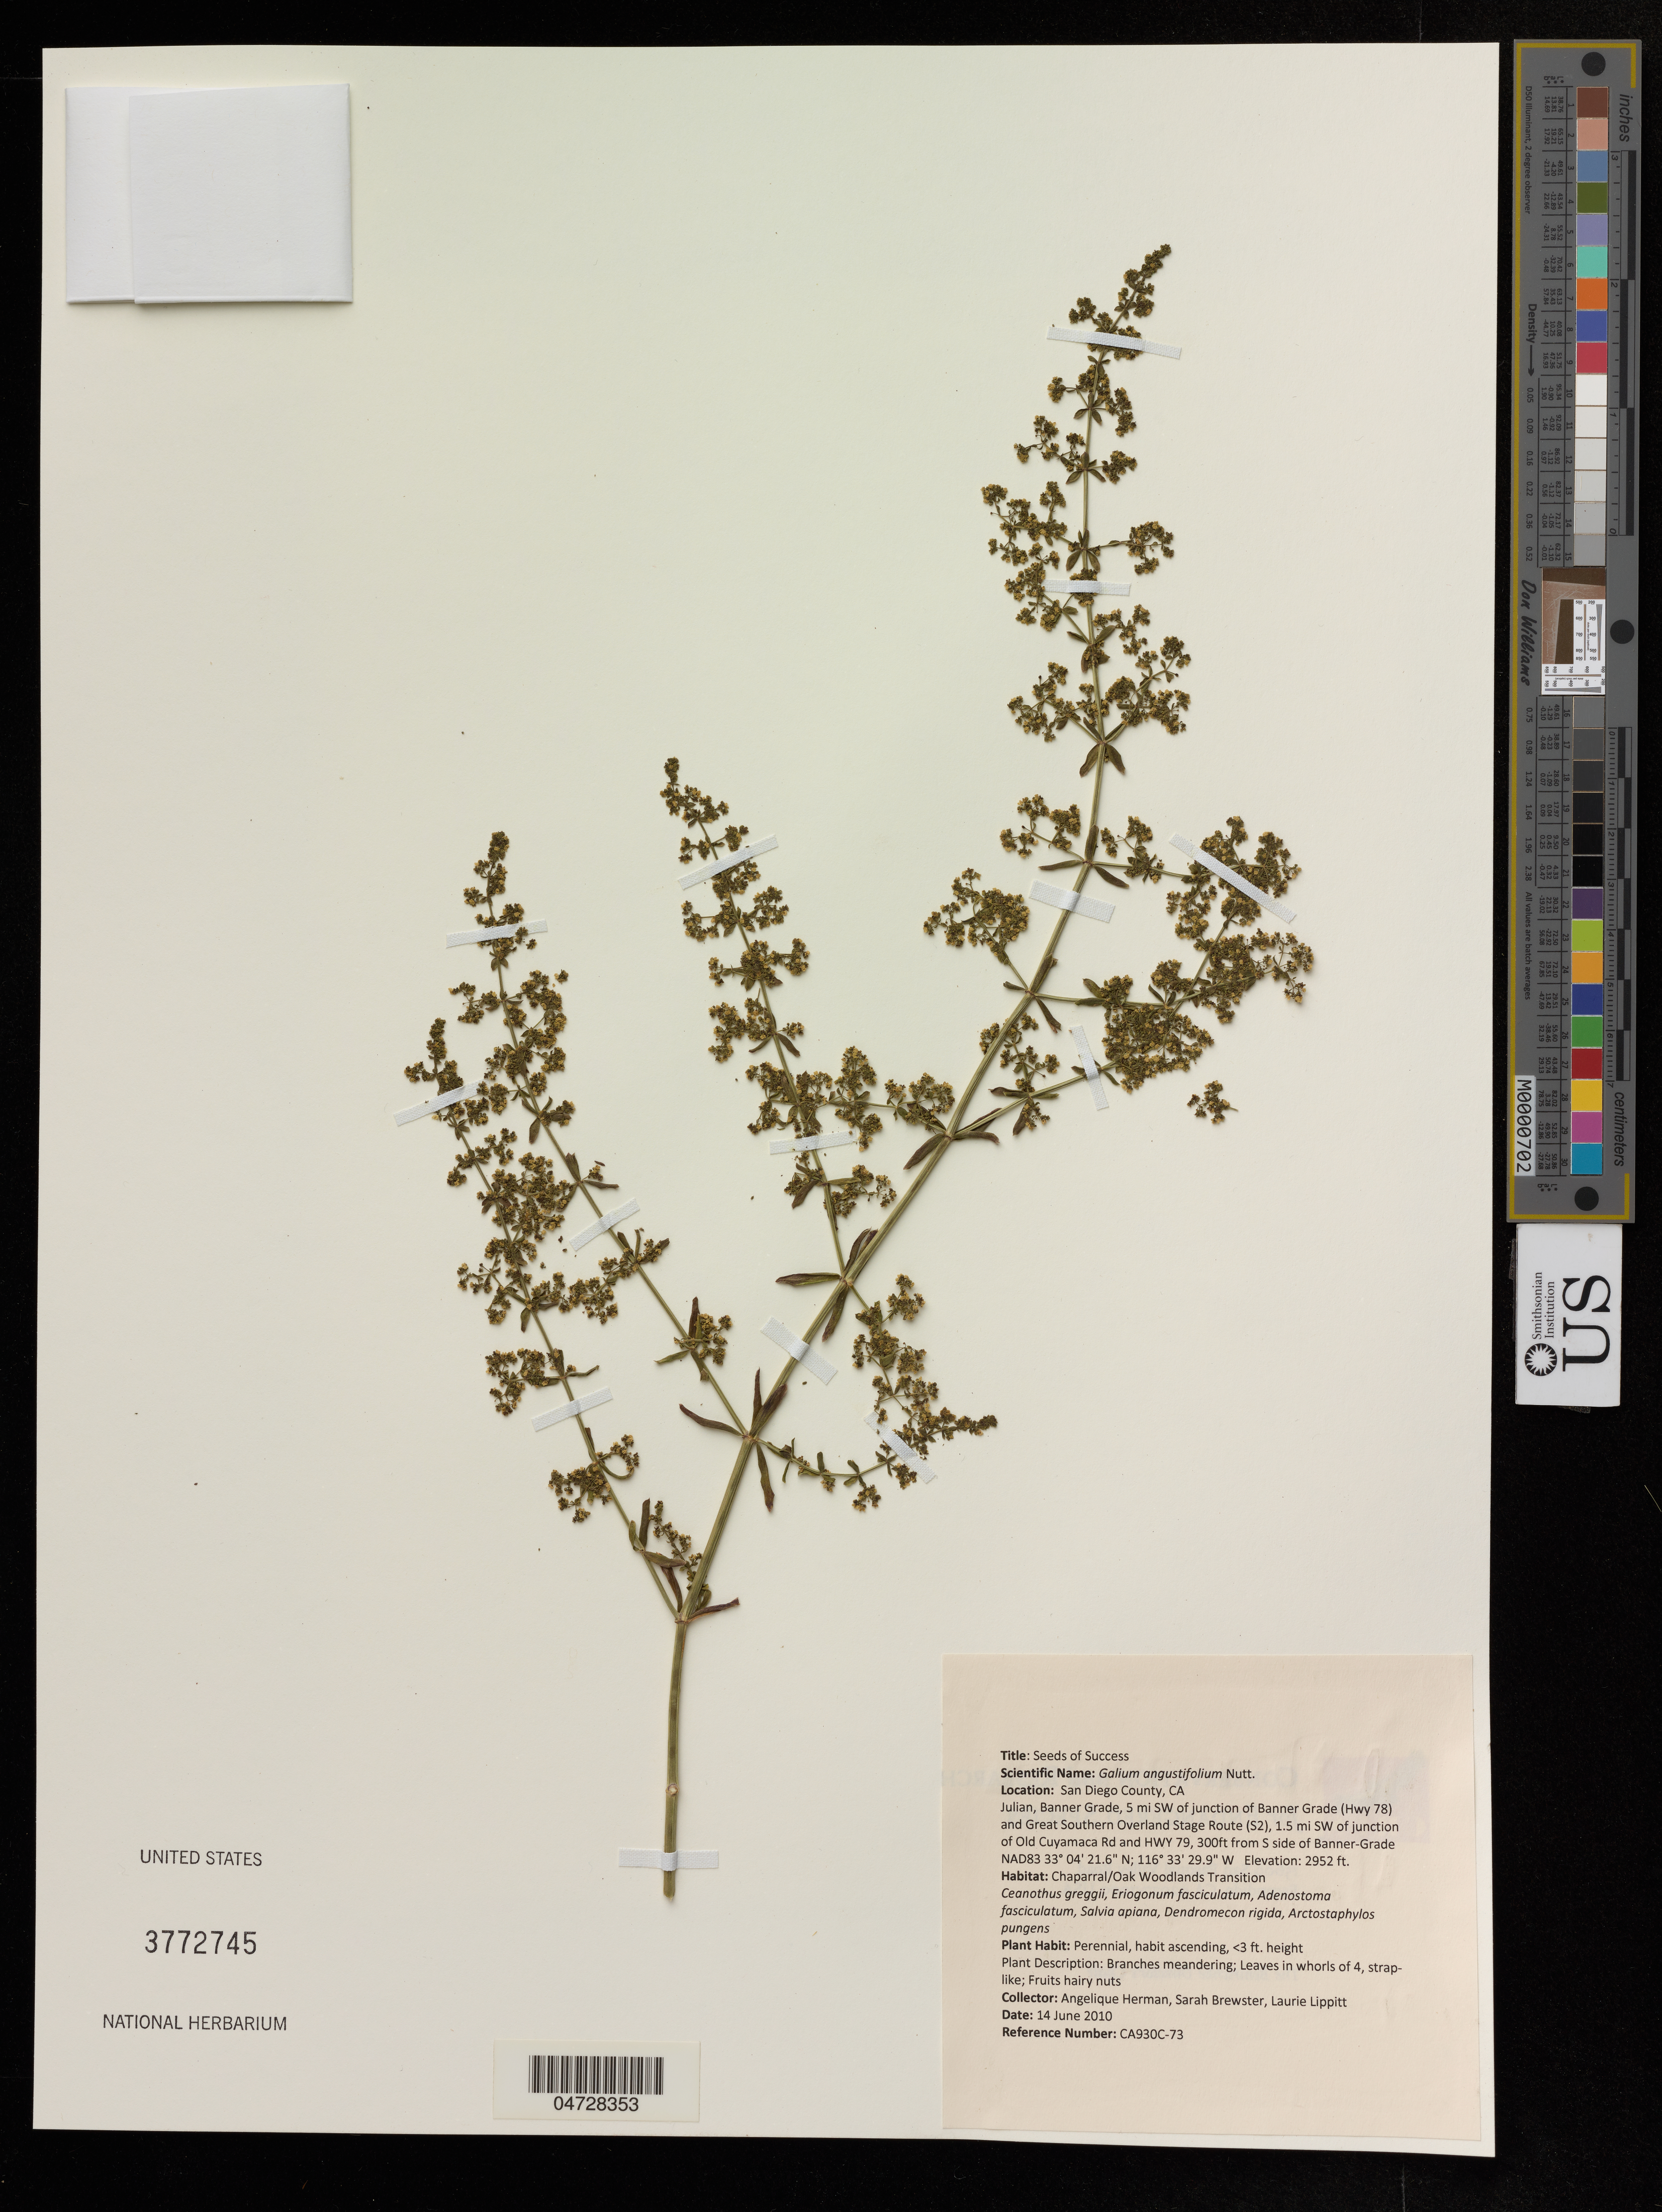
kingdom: Plantae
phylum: Tracheophyta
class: Magnoliopsida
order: Gentianales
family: Rubiaceae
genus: Galium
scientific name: Galium angustifolium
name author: Nutt.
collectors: A. Herman, S. Brewster & L. Lippitt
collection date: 2010-06-14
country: United States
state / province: California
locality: San Diego CountY,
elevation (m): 900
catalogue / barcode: US 3772745